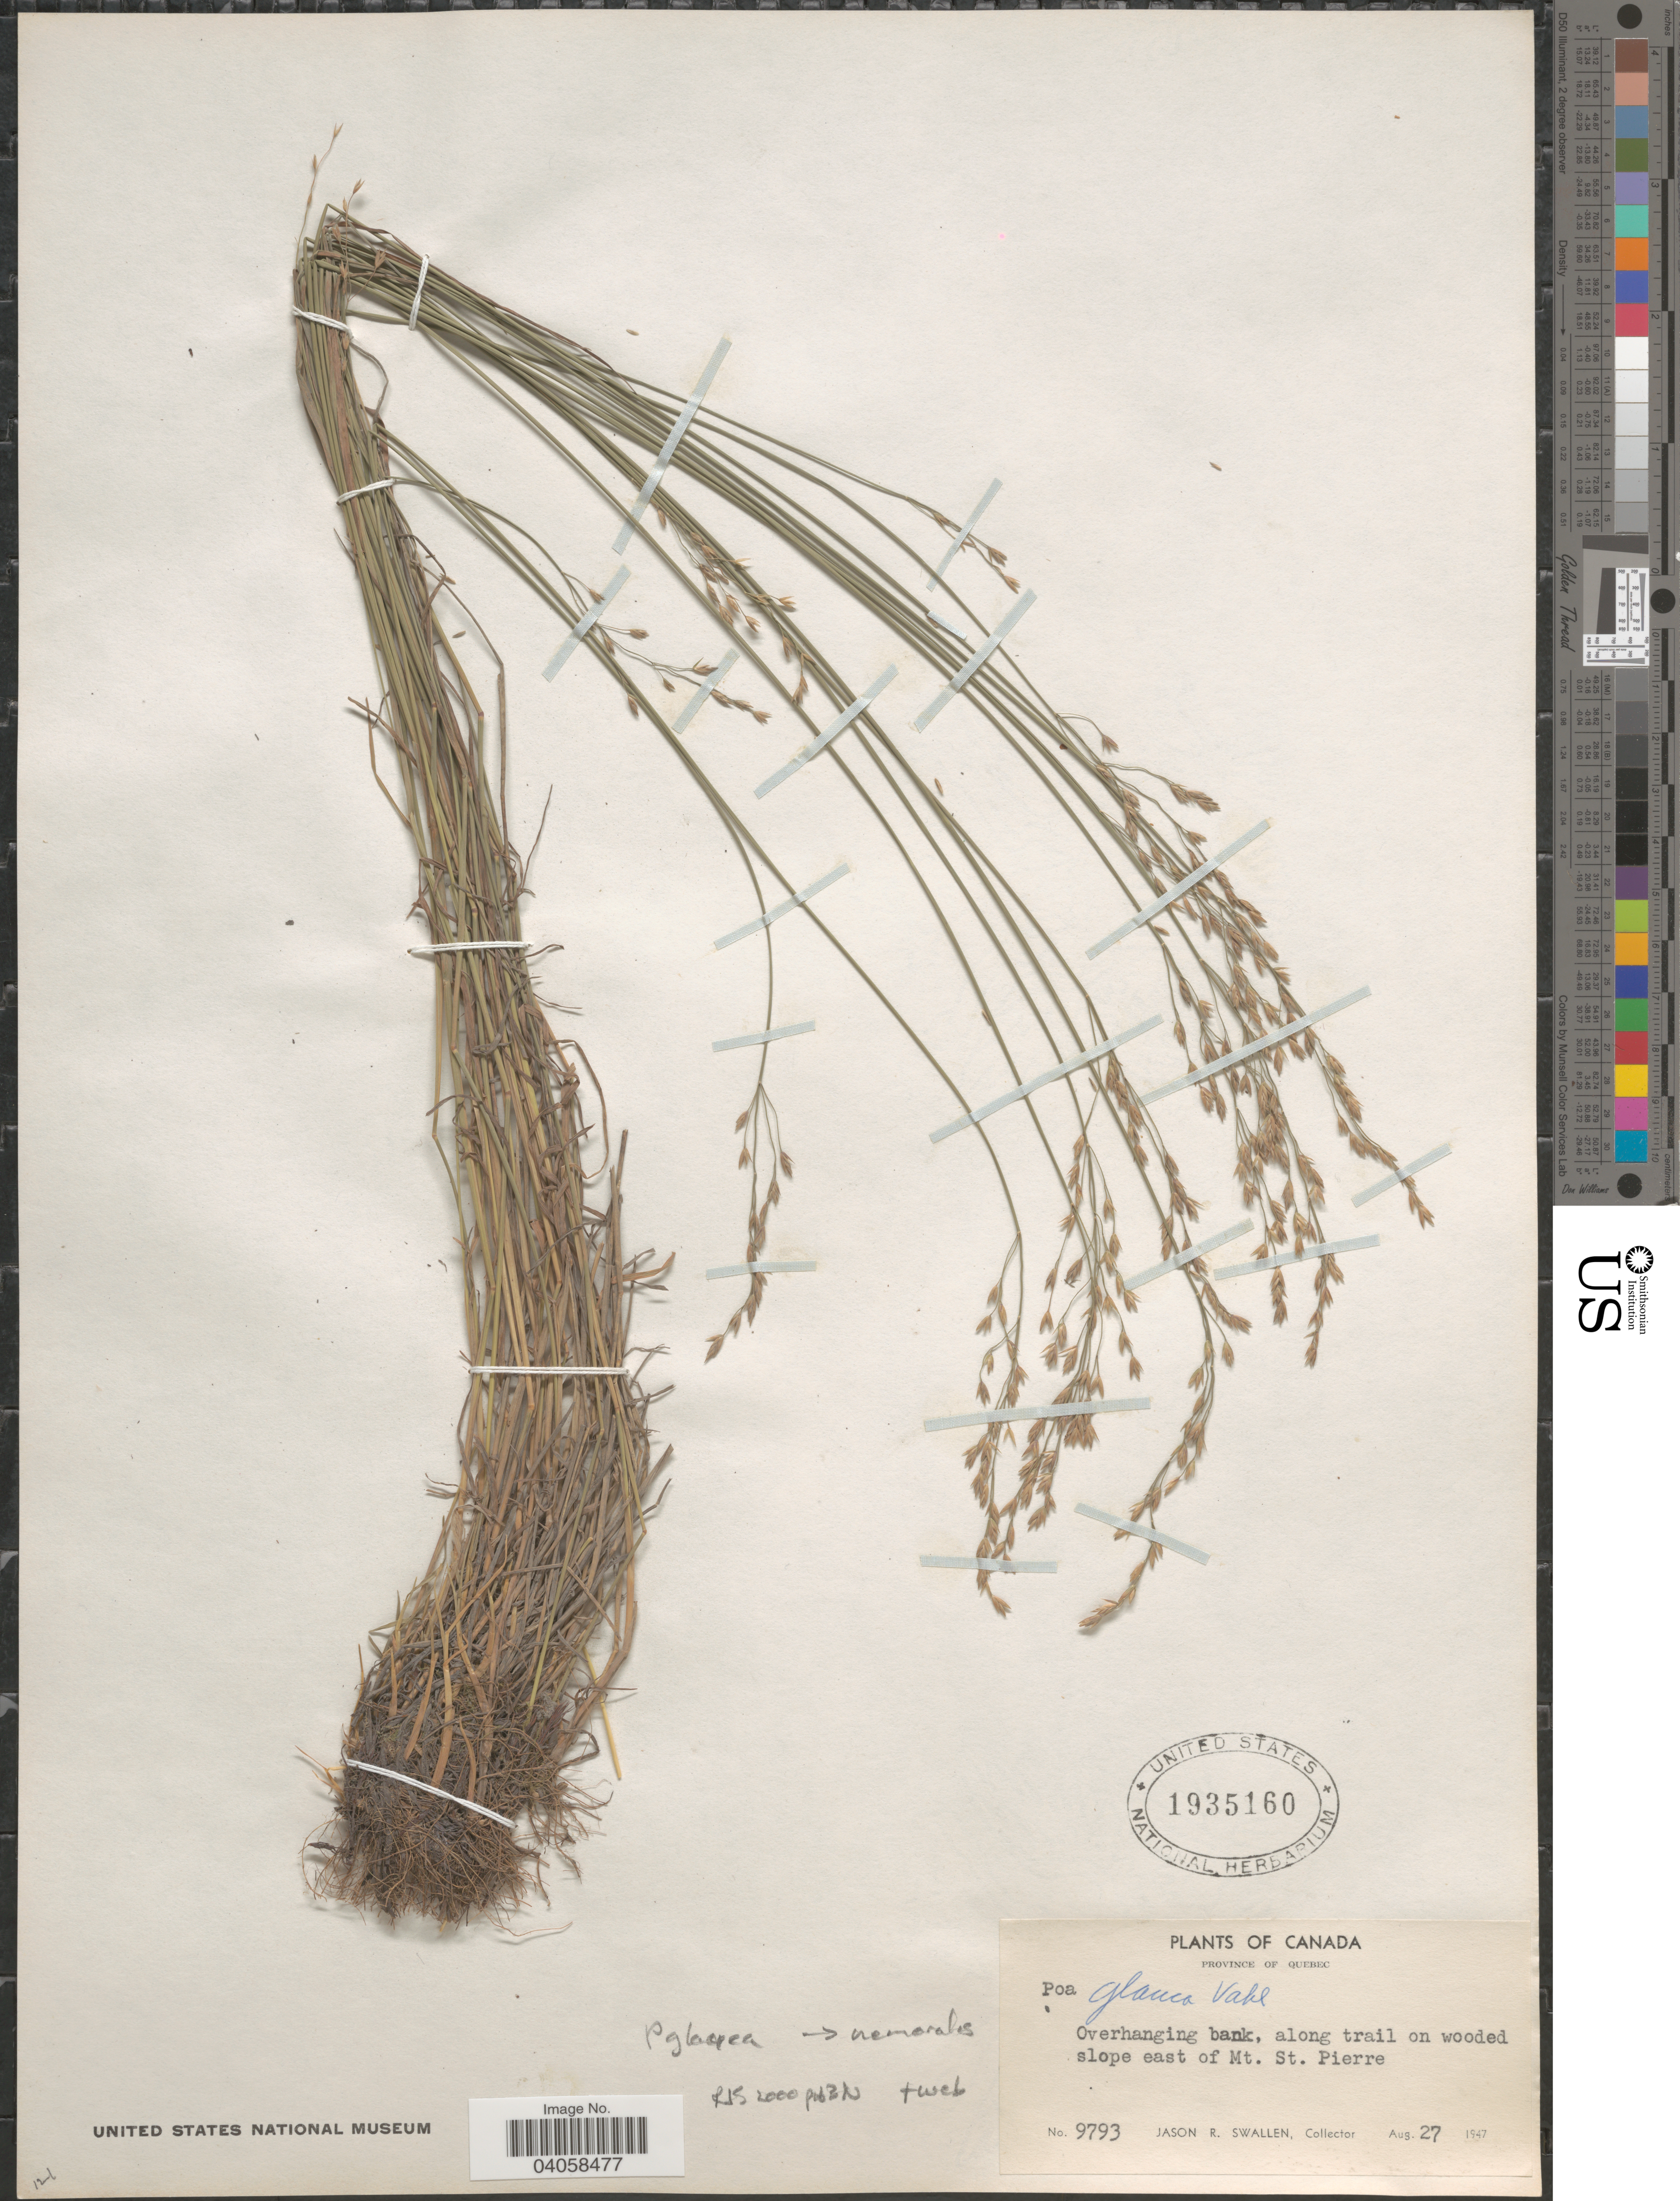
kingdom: Plantae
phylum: Tracheophyta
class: Liliopsida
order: Poales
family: Poaceae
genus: Poa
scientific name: Poa glauca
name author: Vahl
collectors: J. R. Swallen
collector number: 9793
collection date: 1947-08-27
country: Canada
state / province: Quebec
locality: Overhanging bank, along trail on wooded slope east of Mt. St. Pierre.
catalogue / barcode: US 1935160